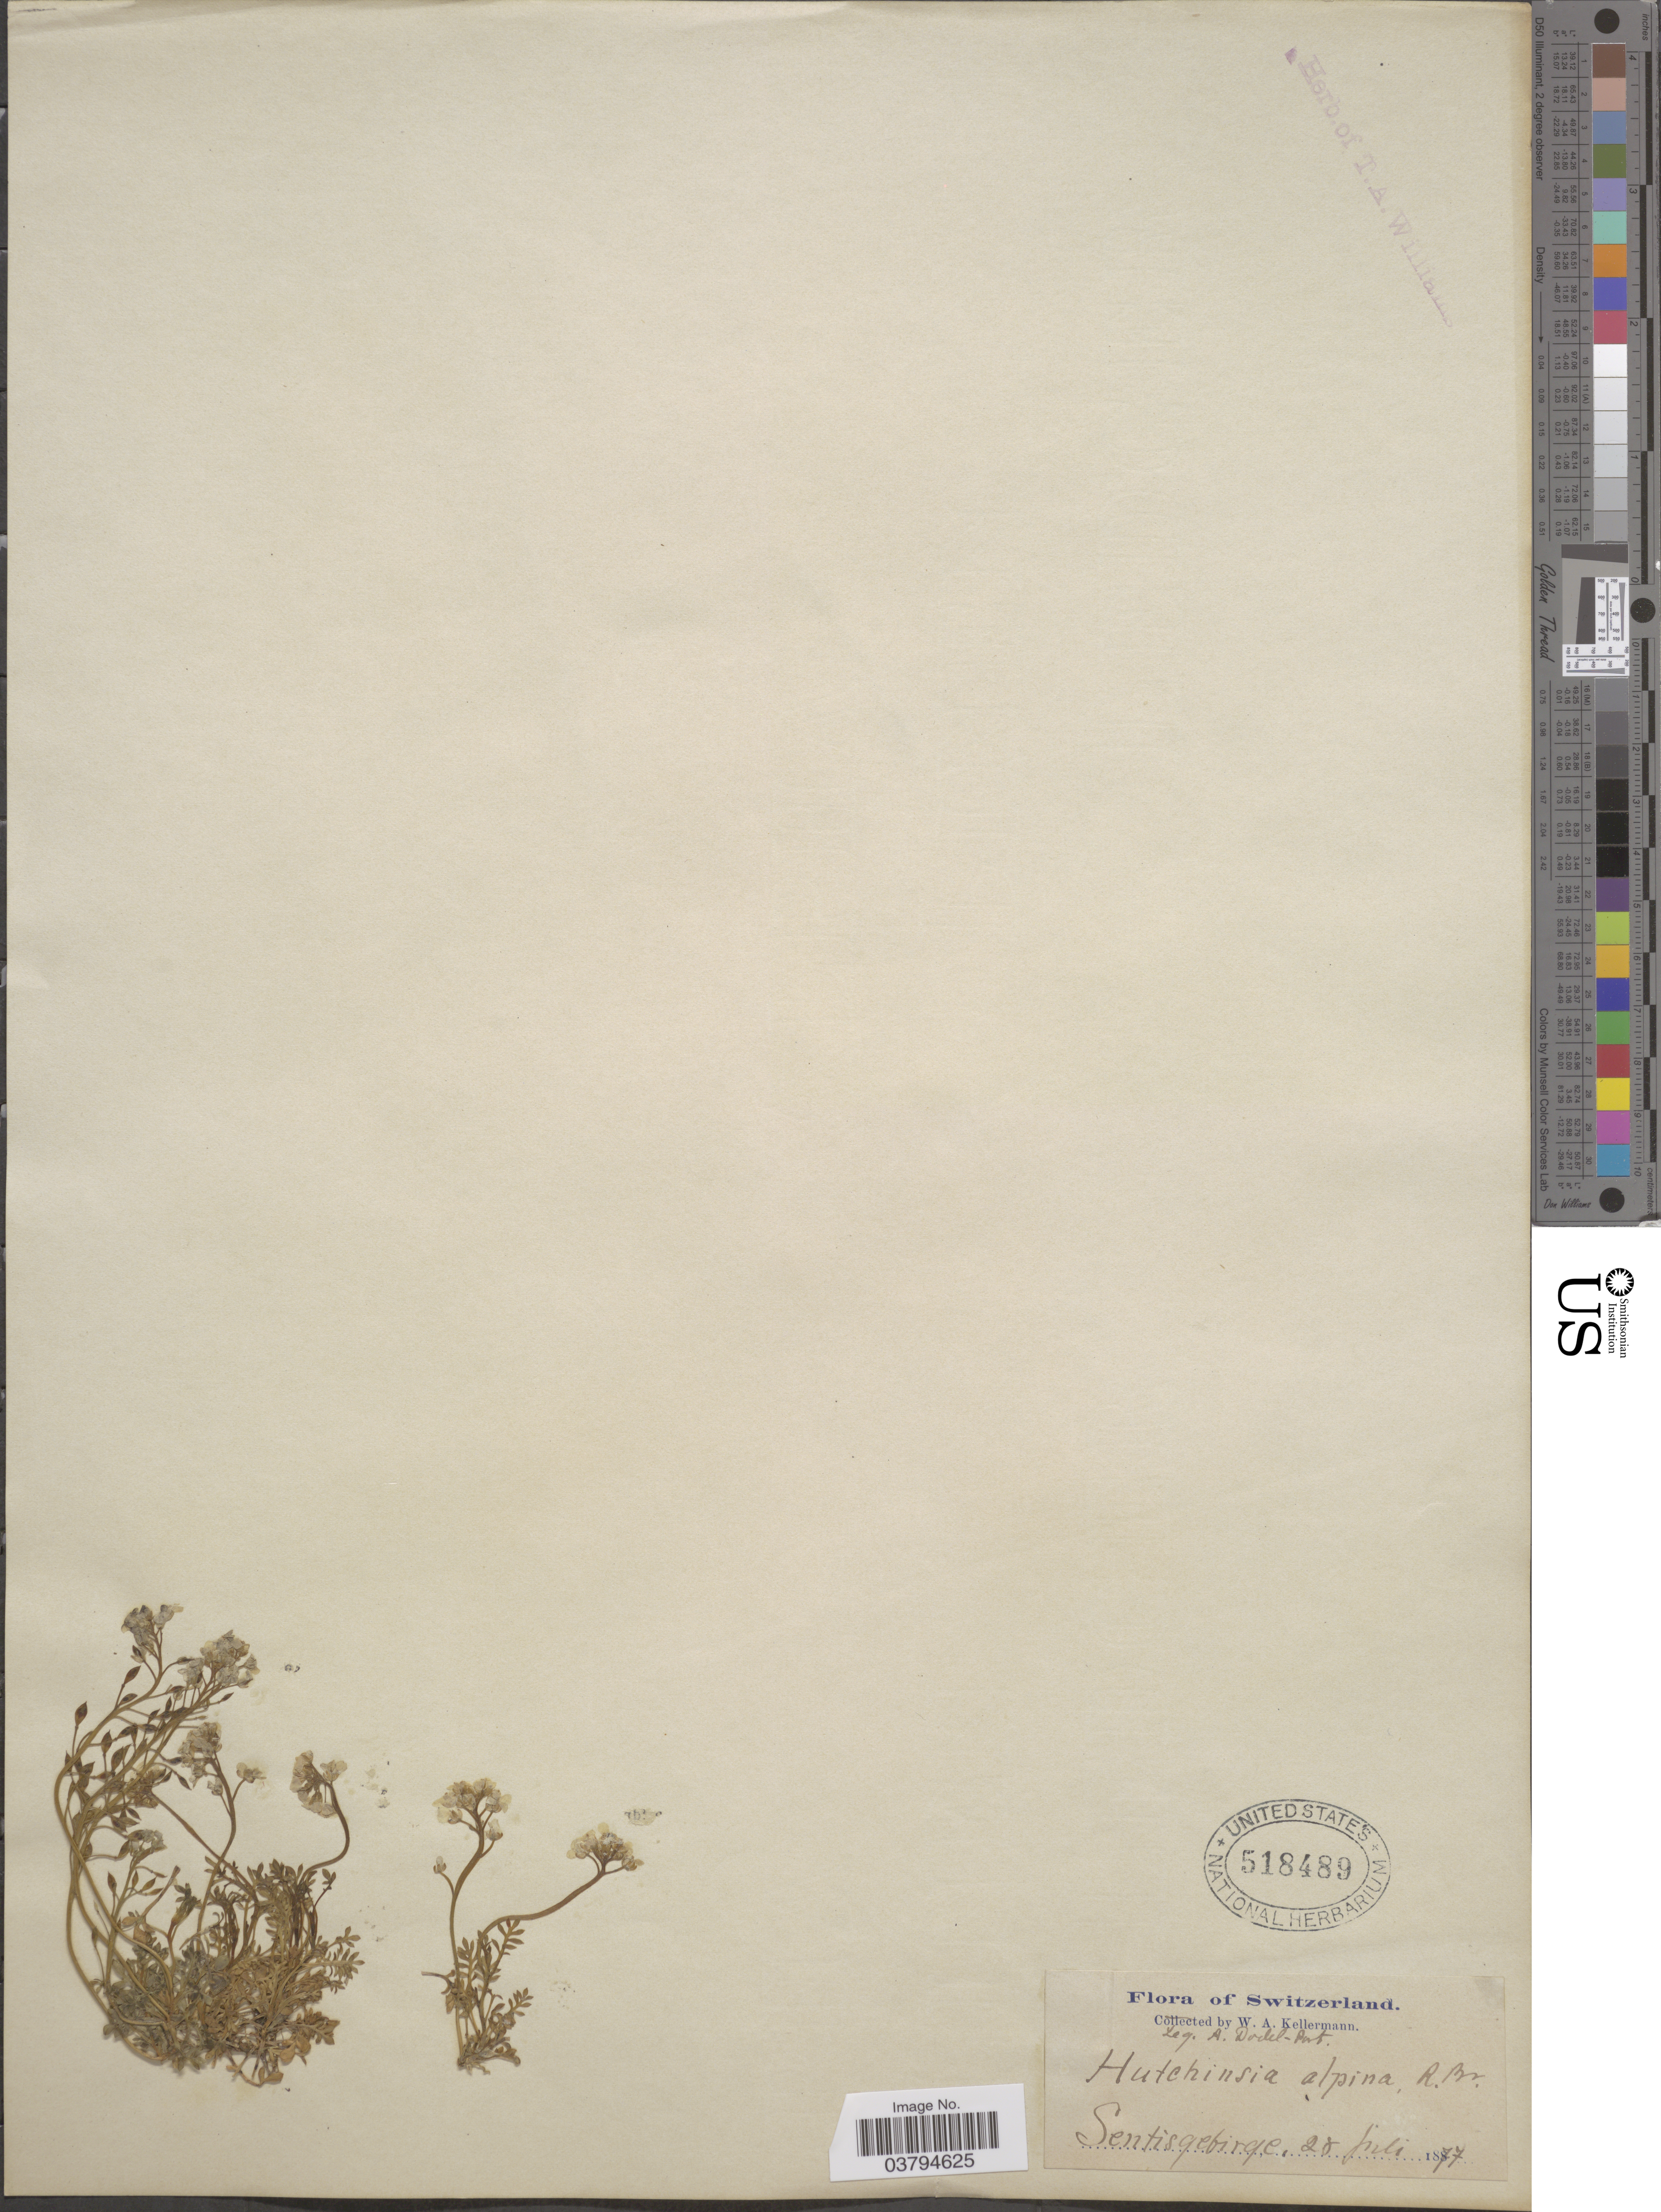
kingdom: Plantae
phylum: Tracheophyta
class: Magnoliopsida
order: Brassicales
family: Brassicaceae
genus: Hutchinsia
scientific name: Hutchinsia alpina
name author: W.T. Aiton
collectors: A. Dodel & W. A. Kellermann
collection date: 1877-07-28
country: Switzerland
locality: Sentisgebirge.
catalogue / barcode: US 518489